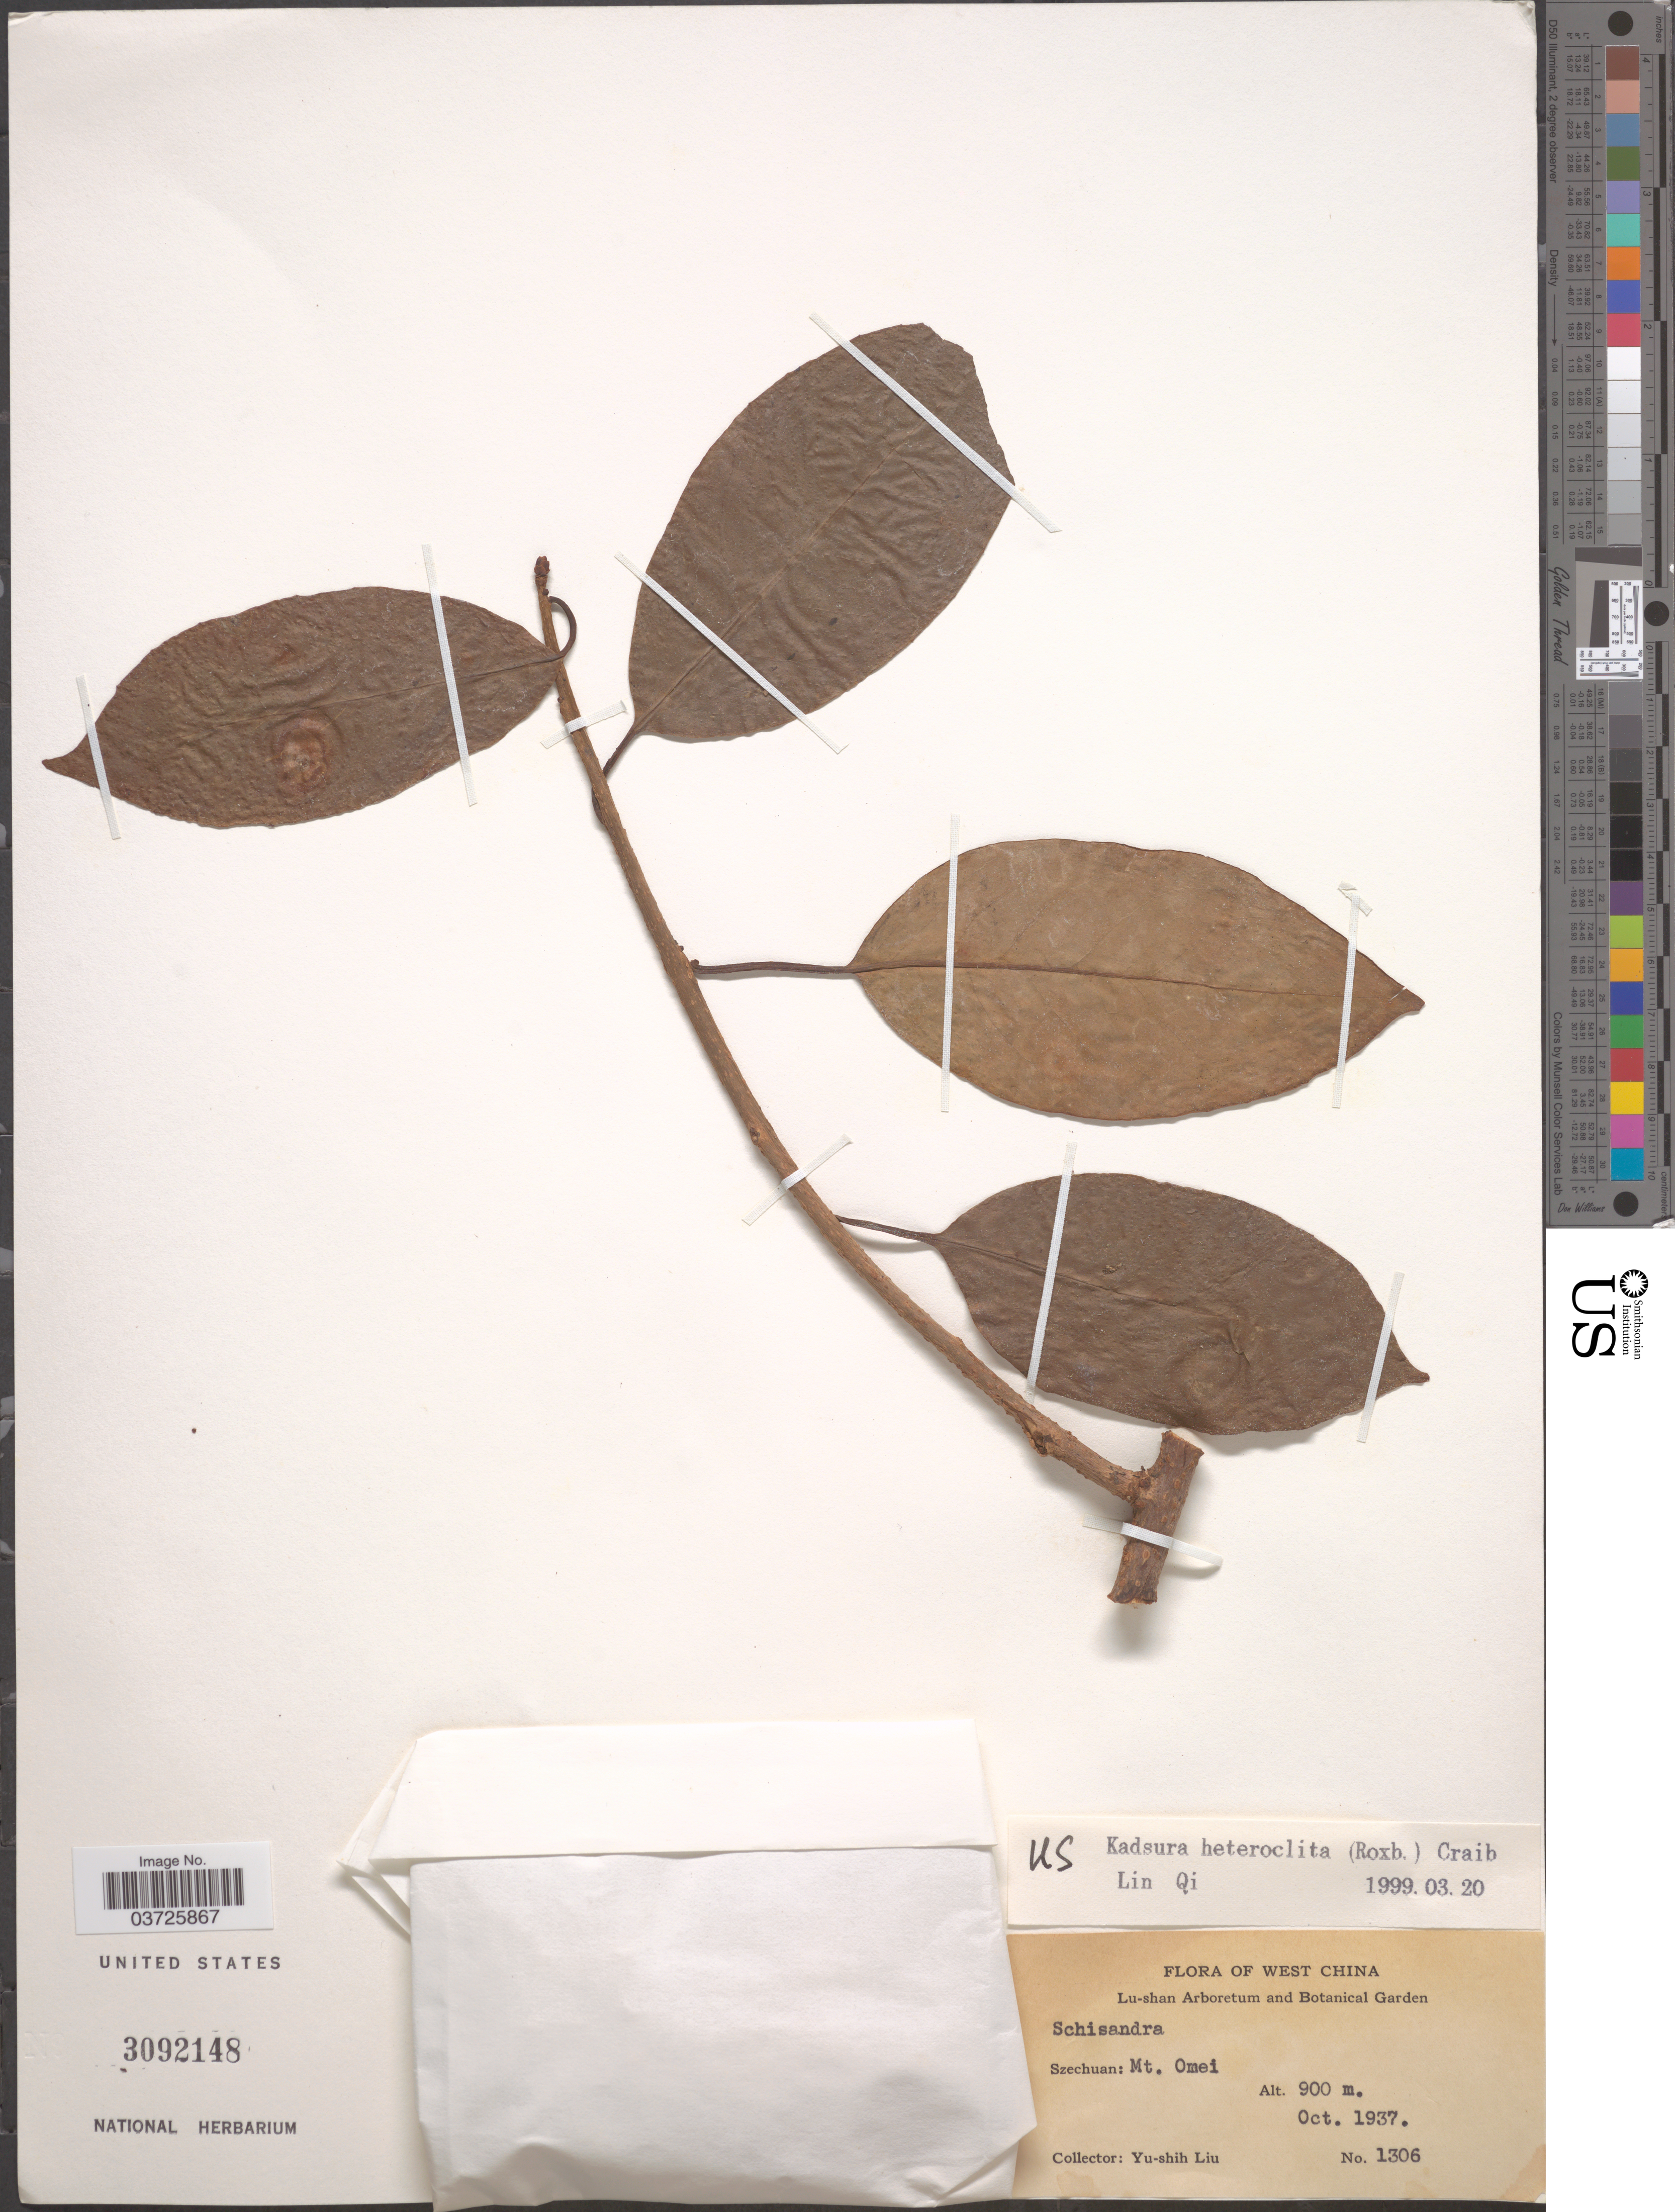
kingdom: Plantae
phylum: Tracheophyta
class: Magnoliopsida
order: Austrobaileyales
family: Schisandraceae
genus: Kadsura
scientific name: Kadsura heteroclita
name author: (Roxb.) Craib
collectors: Y.-S. Liu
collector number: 1306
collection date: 1937-10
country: China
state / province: Sichuan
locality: West China. Szechuan: Mt. Omei.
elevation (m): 900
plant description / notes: Fruit temporarily sampled for micro-CT scanning.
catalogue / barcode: US 3092148